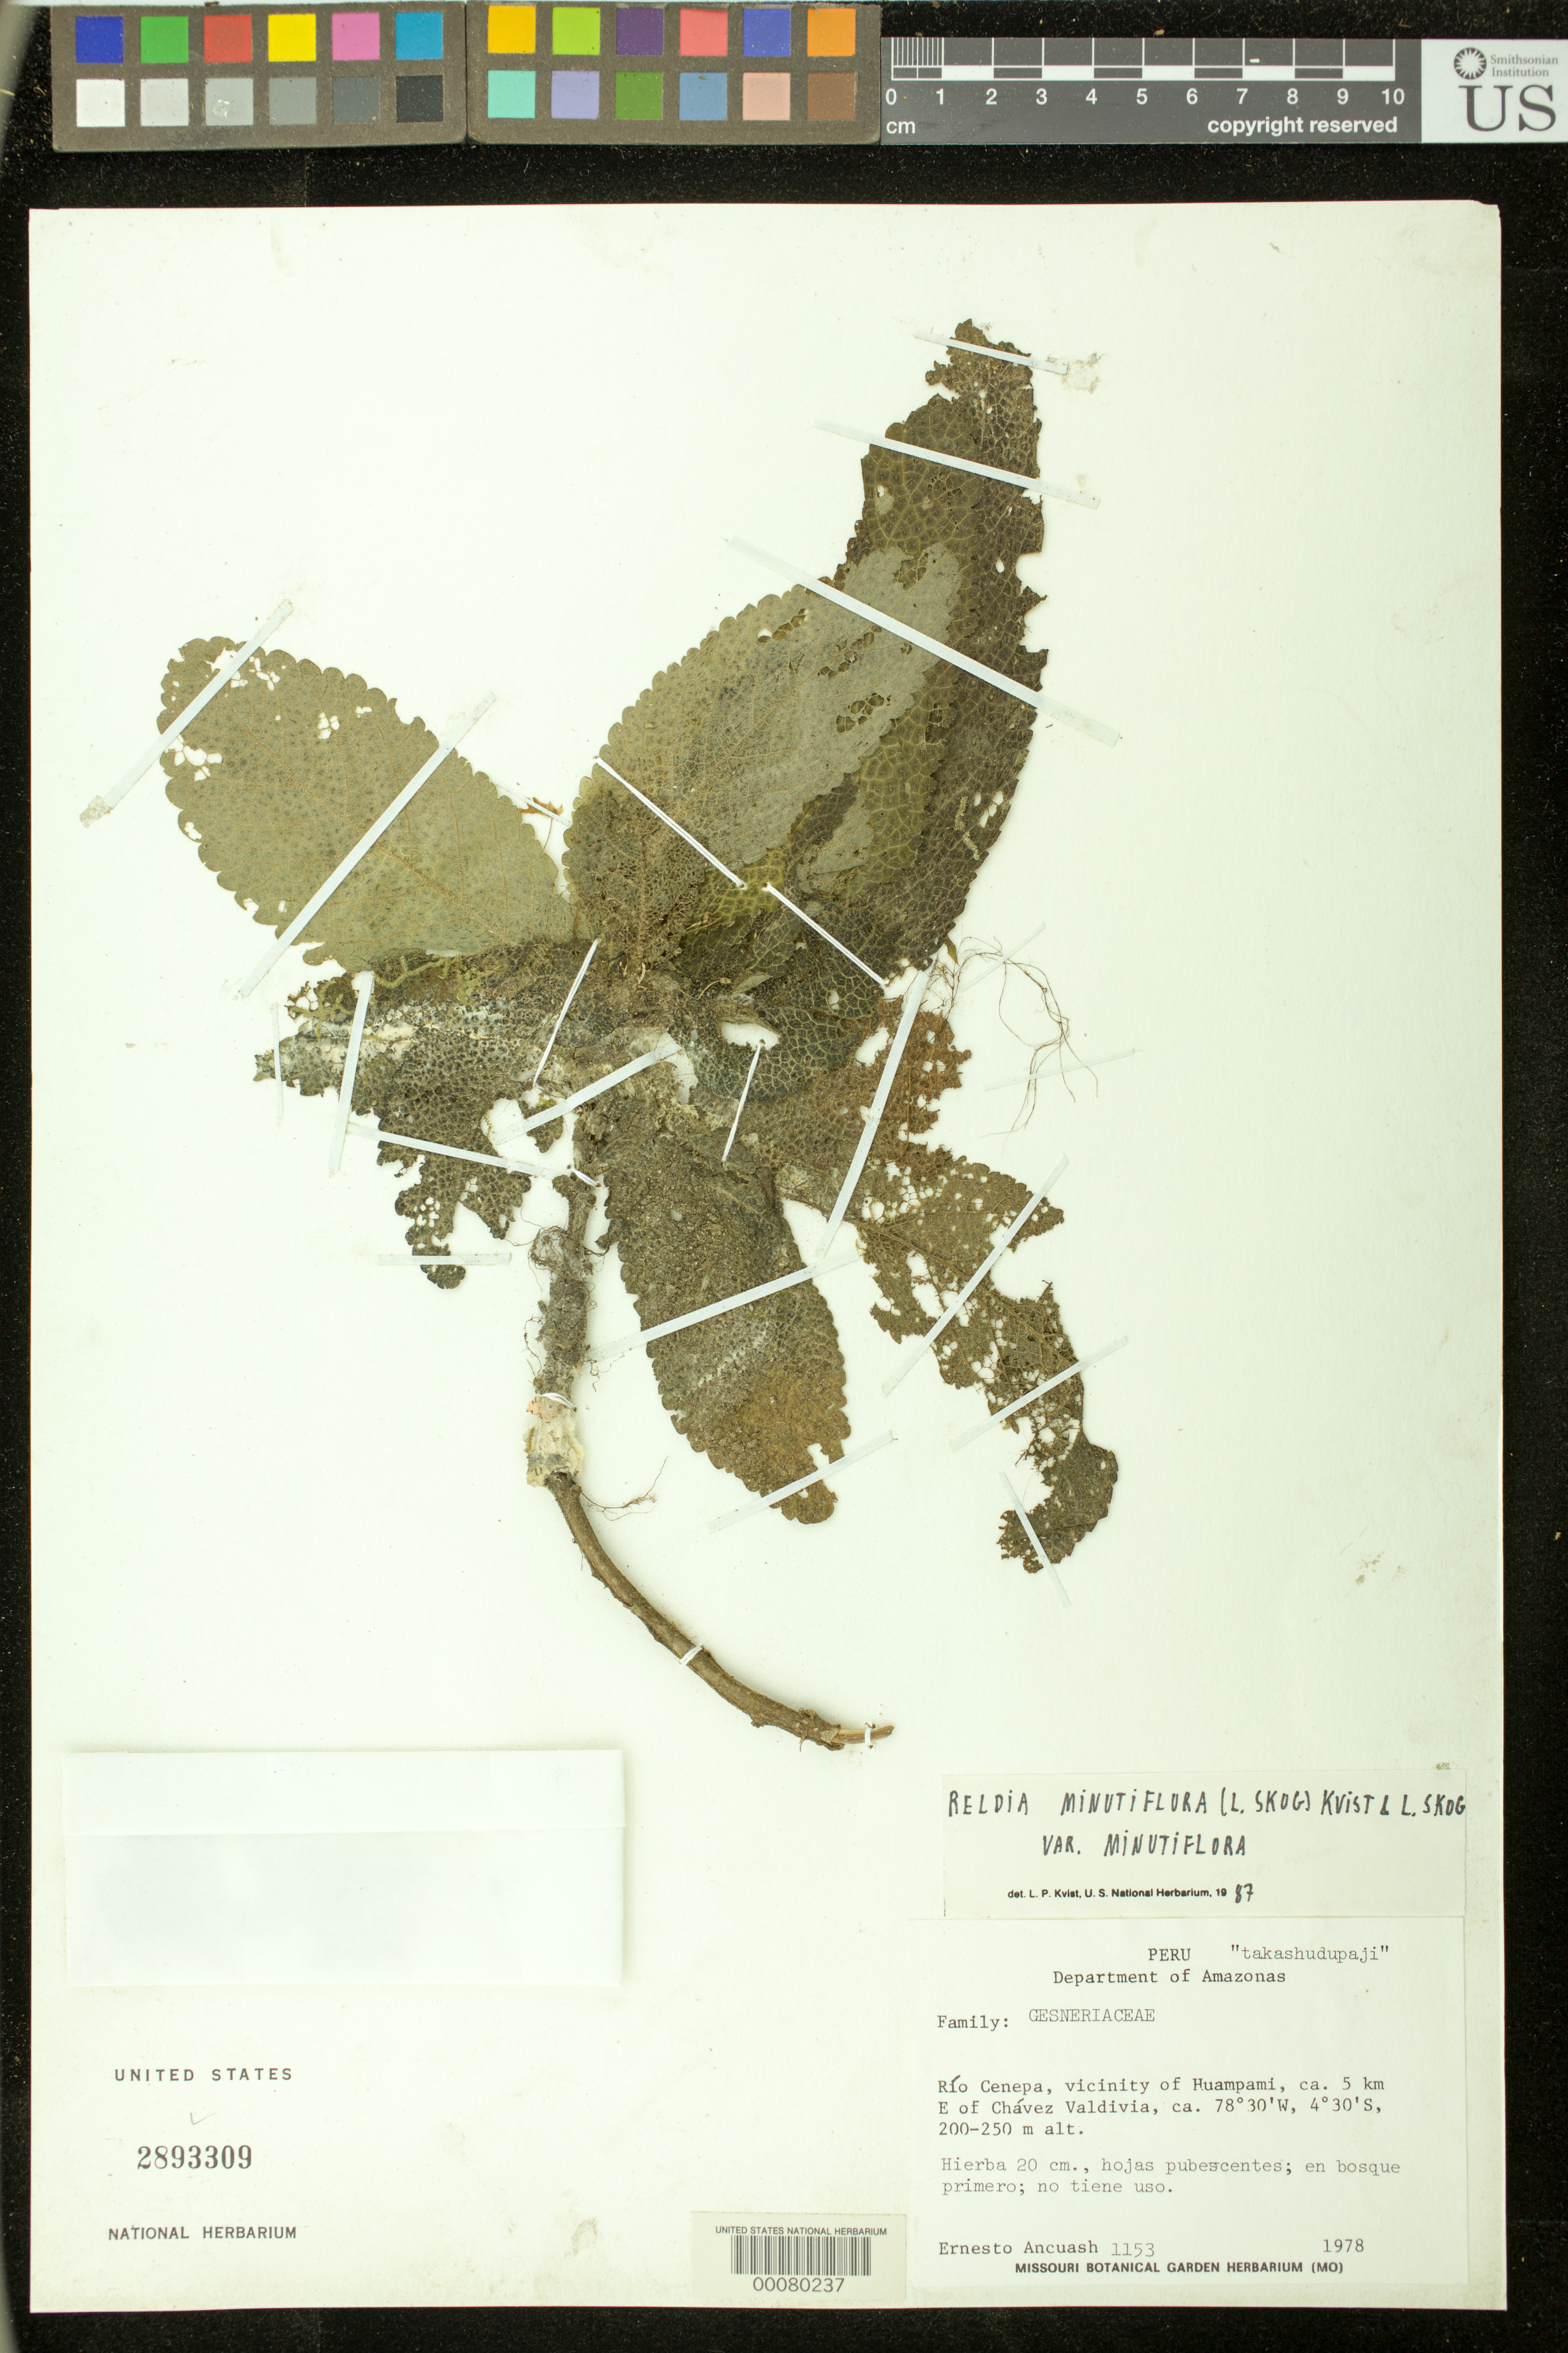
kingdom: Plantae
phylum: Tracheophyta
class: Magnoliopsida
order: Lamiales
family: Gesneriaceae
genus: Reldia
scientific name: Reldia minutiflora var. minutiflora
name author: (L.E. Skog) L.P. Kvist & L.E. Skog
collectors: E. Ancuash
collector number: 1153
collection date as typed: Jul 1978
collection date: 1978-07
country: Peru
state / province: Amazonas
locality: Rio Cenepa, vicinity of Huampami, about 5 km E of Chavez Valdivia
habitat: Primary forest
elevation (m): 200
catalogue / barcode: US 2893309